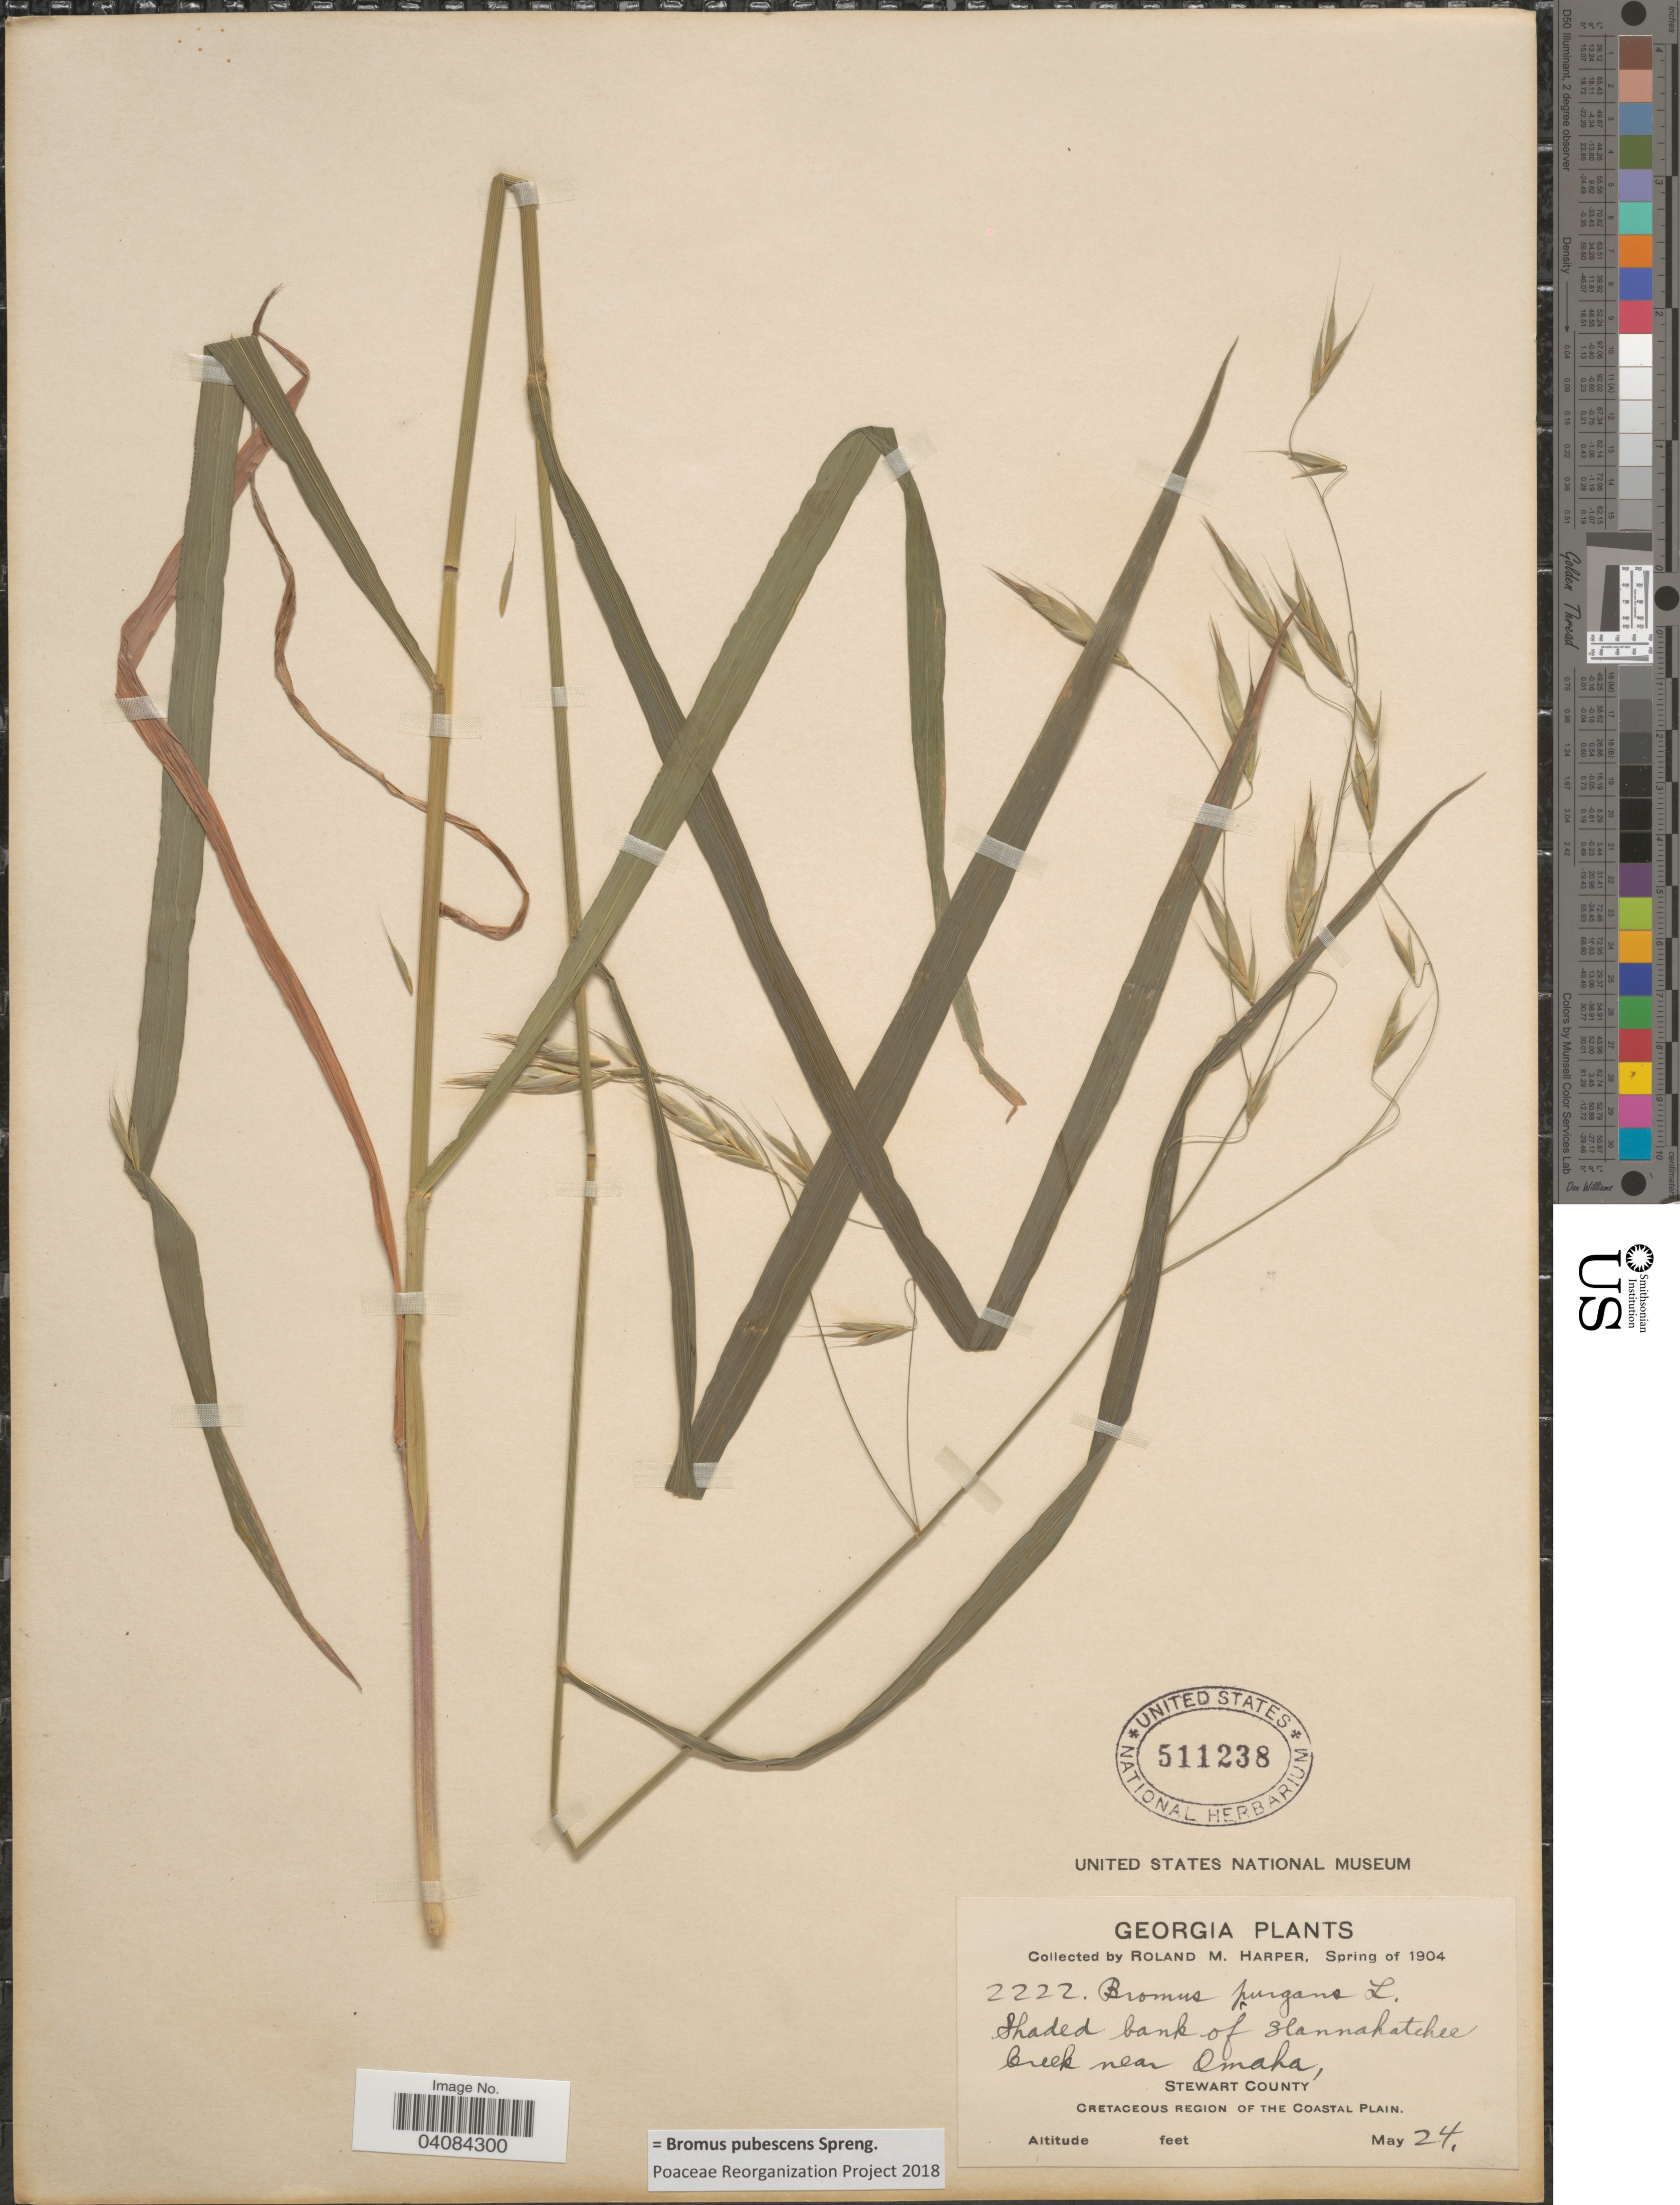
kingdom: Plantae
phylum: Tracheophyta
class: Liliopsida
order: Poales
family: Poaceae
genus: Bromus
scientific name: Bromus pubescens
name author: Muhl. ex Willd.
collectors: R. M. Harper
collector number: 2222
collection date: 1904-05-24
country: United States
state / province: Georgia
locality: Shaded bank of Hannahatchee Creek near Omaha, Stewart County. Cretaceous Region of the Coastal Plain.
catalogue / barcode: US 511238